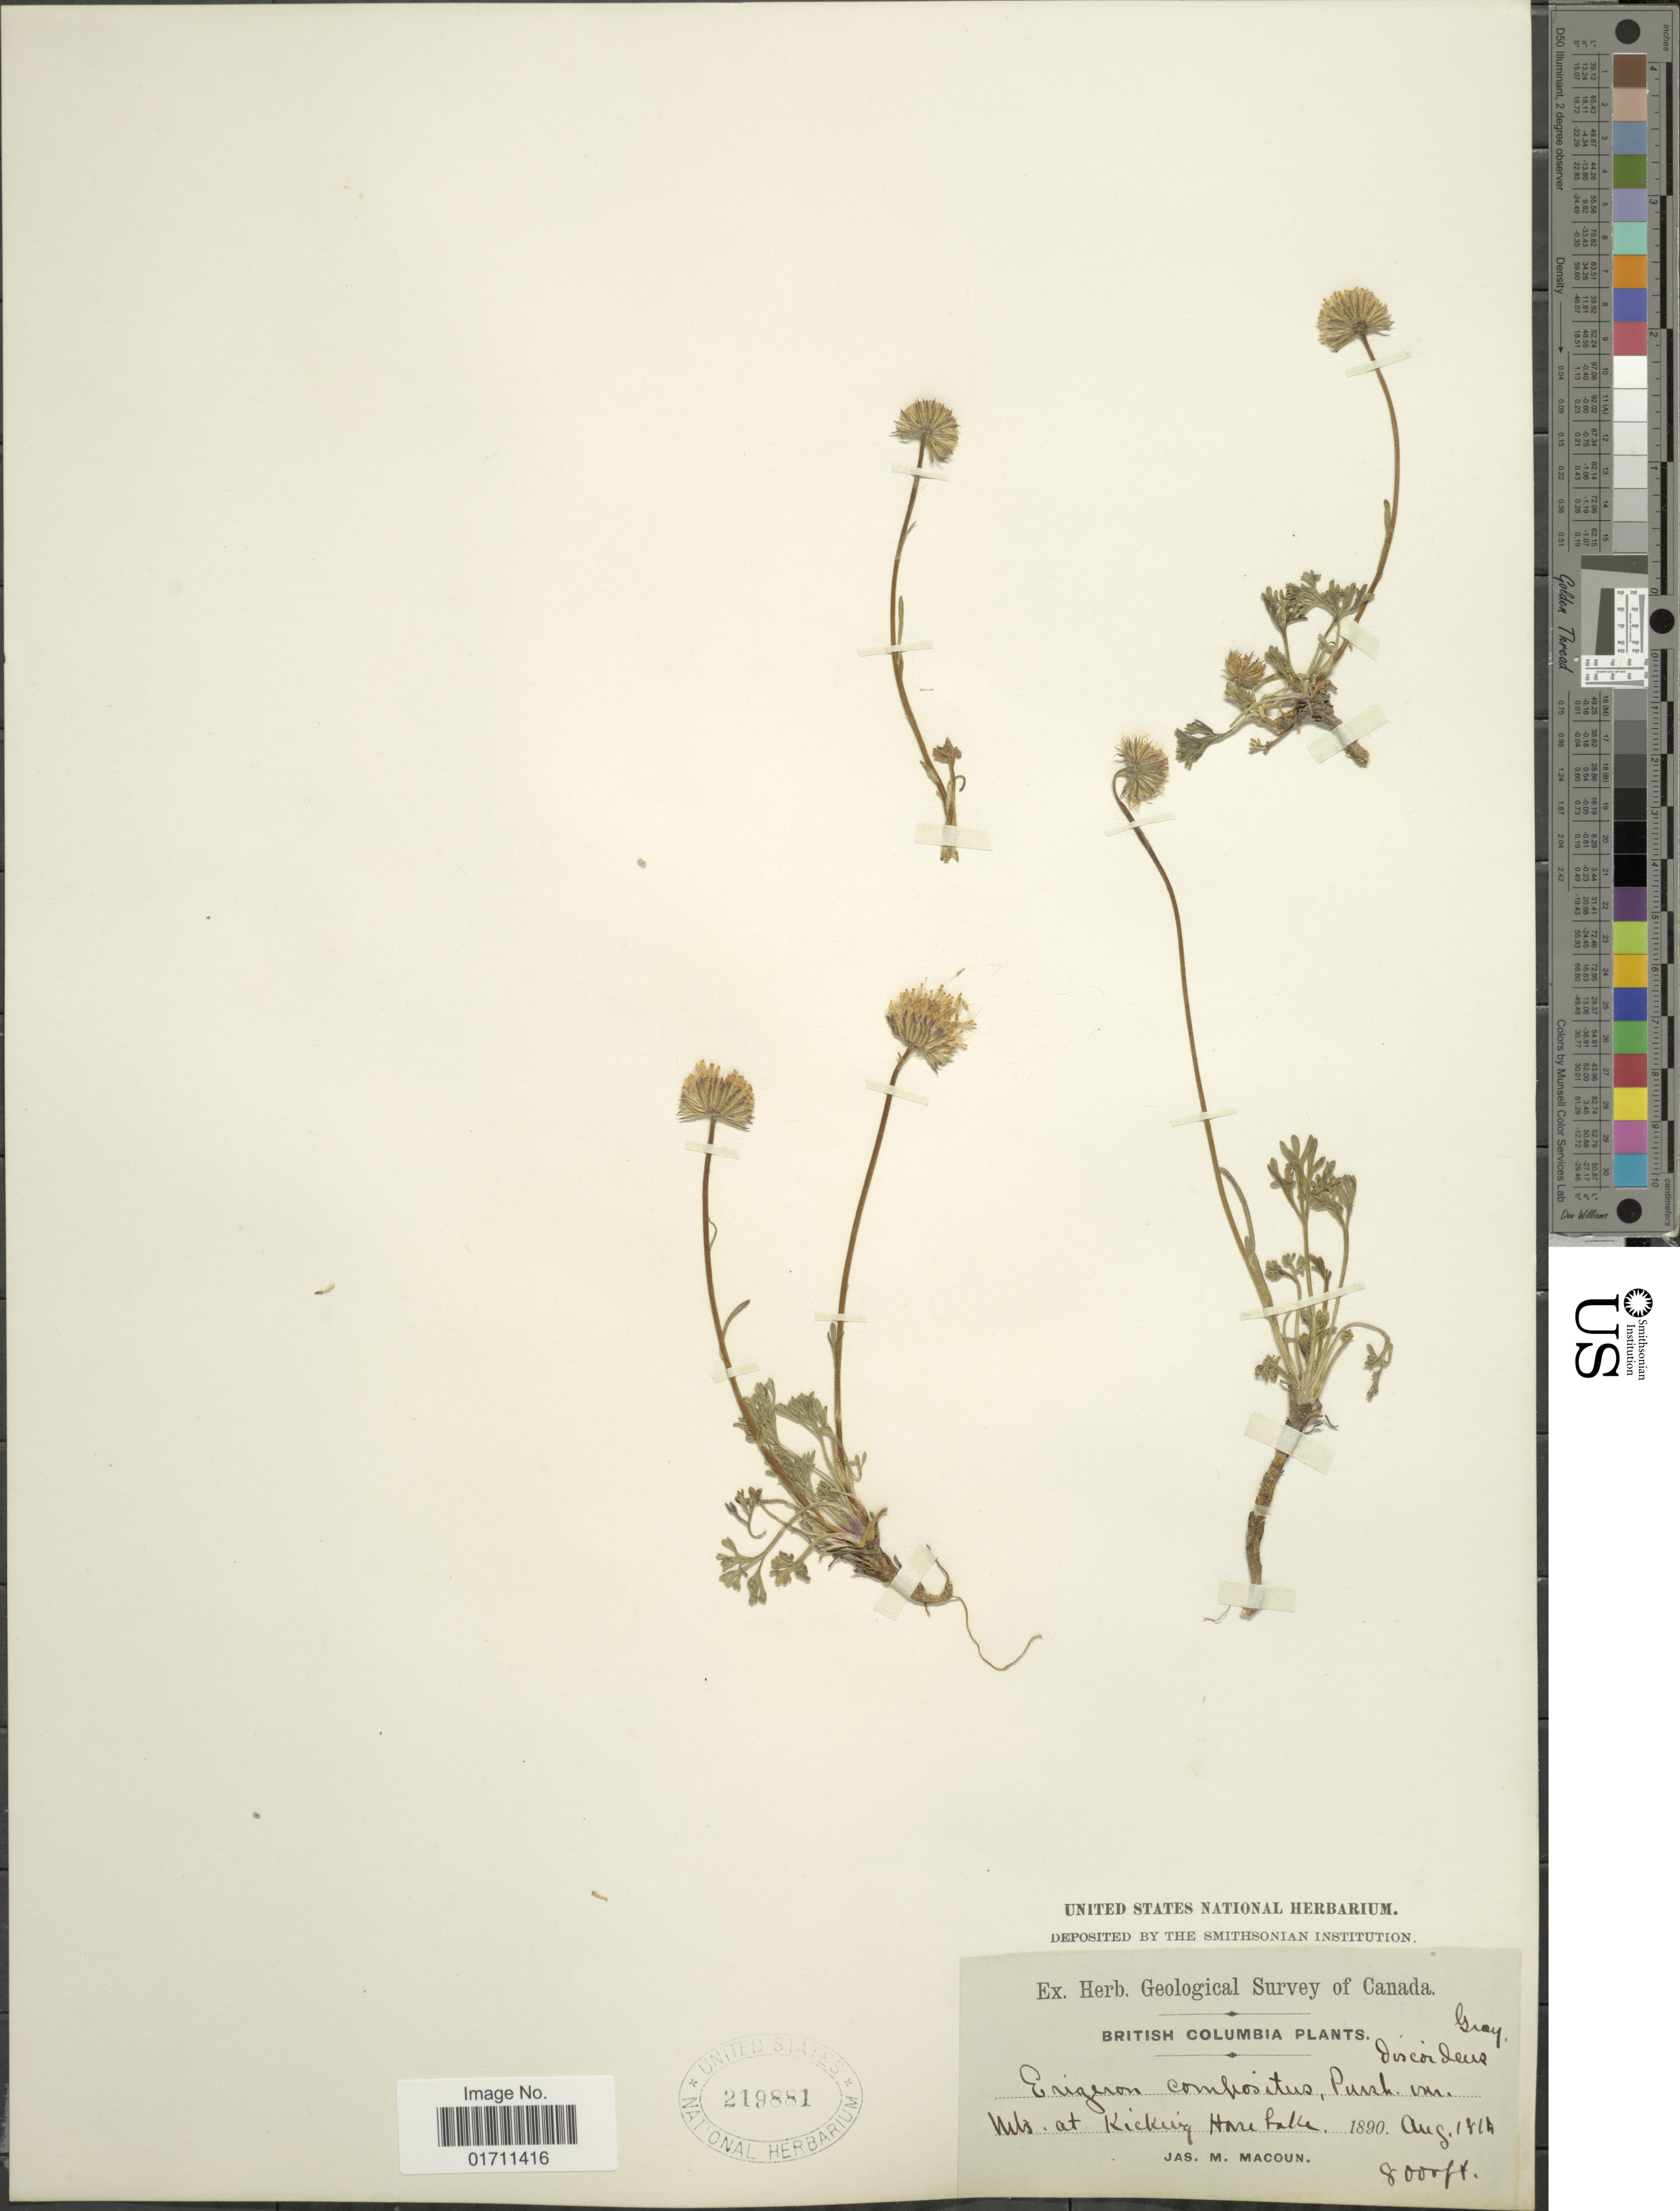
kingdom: Plantae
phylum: Tracheophyta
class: Magnoliopsida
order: Asterales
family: Asteraceae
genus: Erigeron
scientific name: Erigeron compositus subsp. discoideus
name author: (A. Gray) Piper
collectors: J. M. Macoun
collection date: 1814-08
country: Canada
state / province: British Columbia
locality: Mts. at Kicking Hare Lake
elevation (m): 2438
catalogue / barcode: US 219881